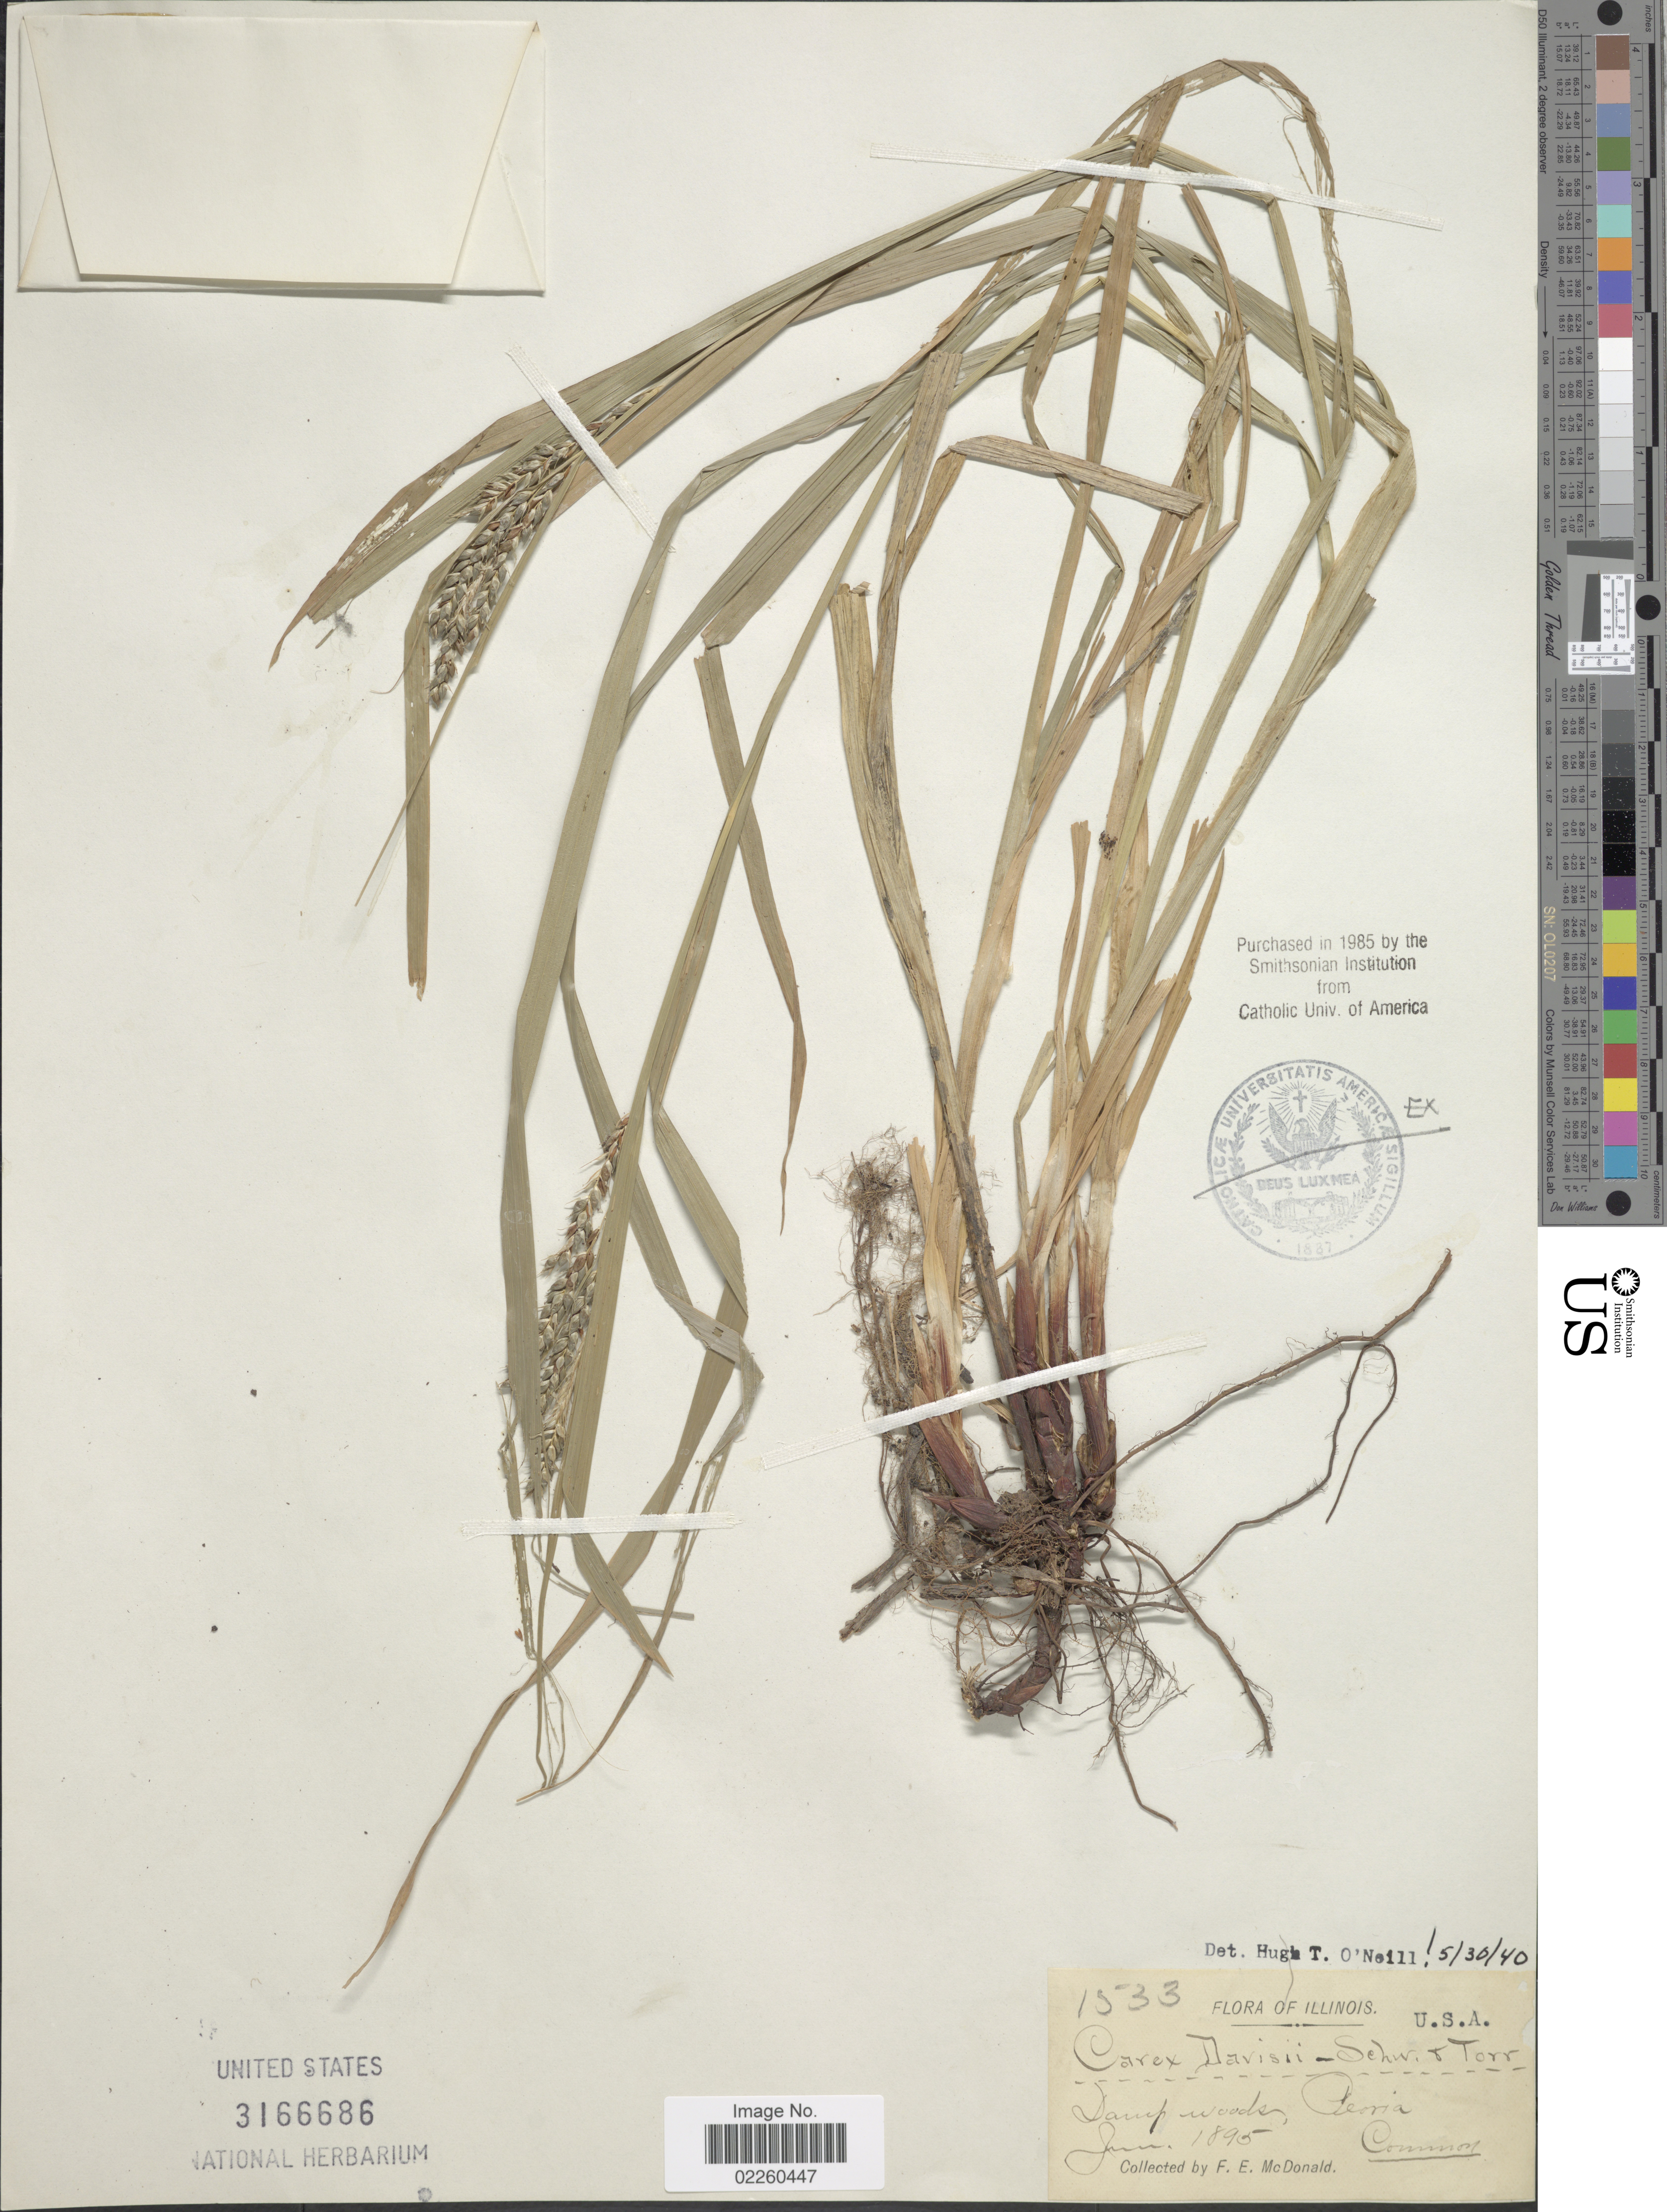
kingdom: Plantae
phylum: Tracheophyta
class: Liliopsida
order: Poales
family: Cyperaceae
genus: Carex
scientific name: Carex davisii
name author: Schwein. & Torr.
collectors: F. E. McDonald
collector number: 1533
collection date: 1895-06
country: United States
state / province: Illinois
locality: Damp woods, Peoria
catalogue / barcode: US 3166686